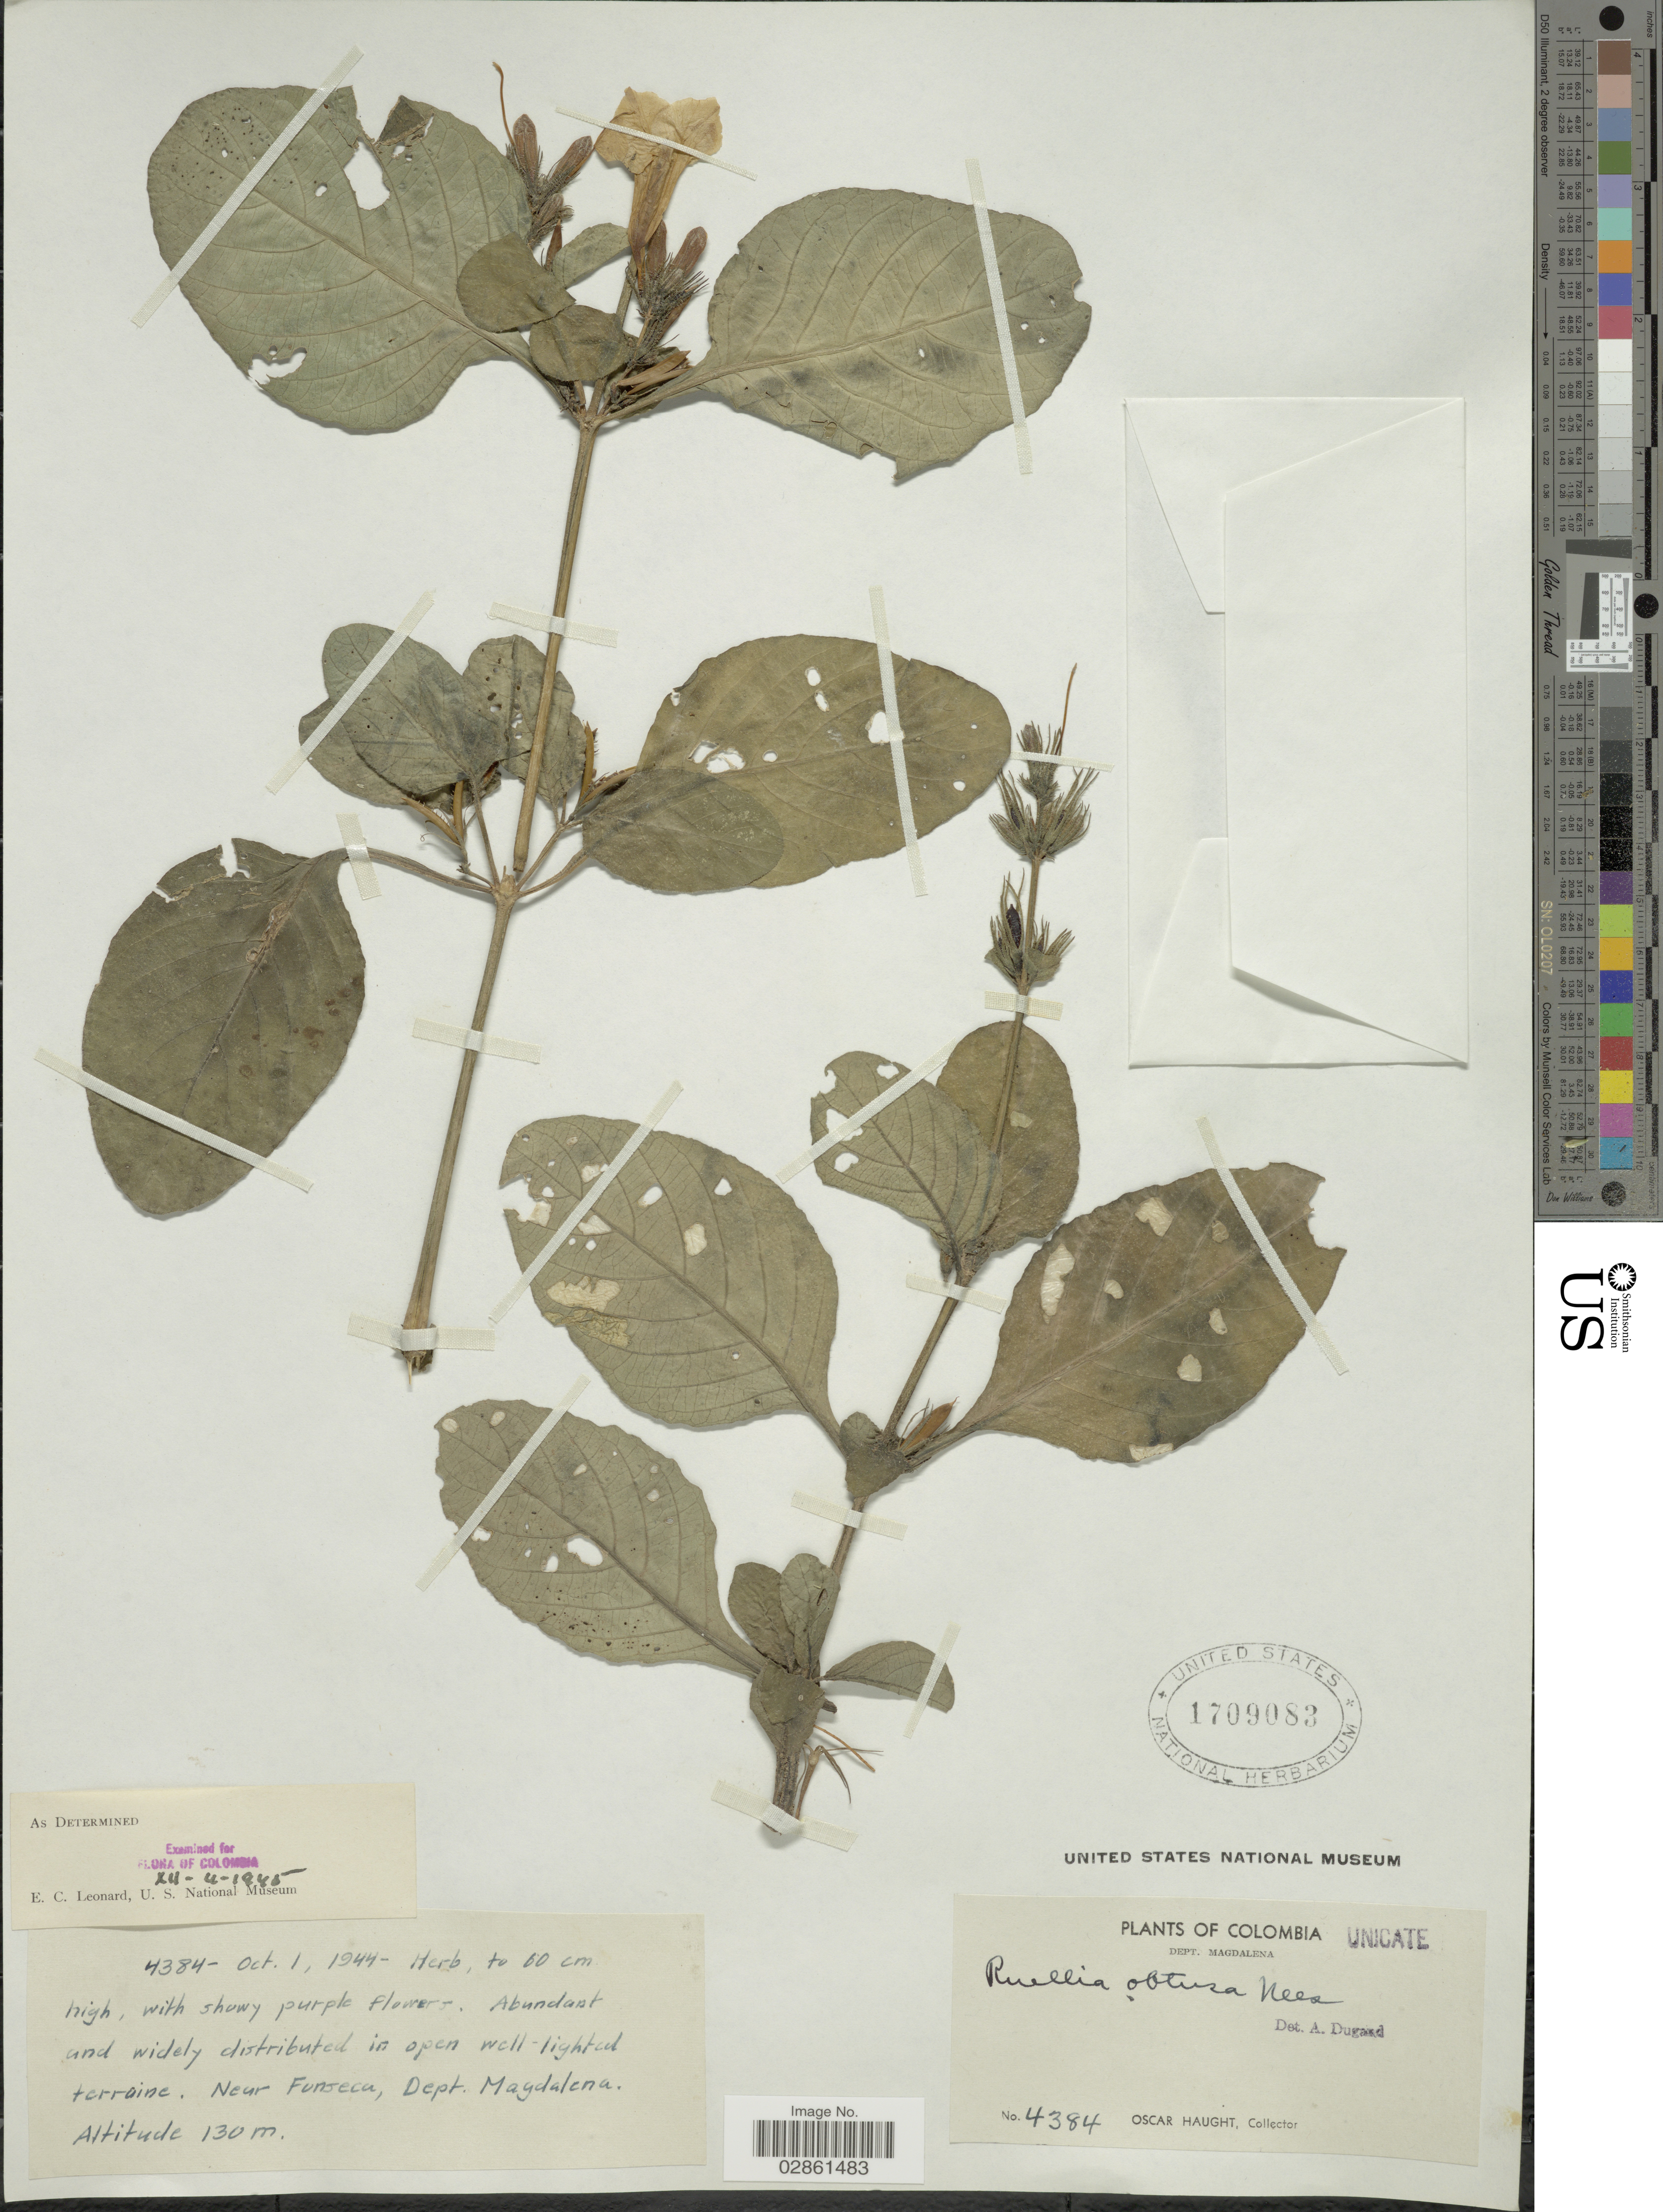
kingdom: Plantae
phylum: Tracheophyta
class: Magnoliopsida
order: Lamiales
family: Acanthaceae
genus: Ruellia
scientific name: Ruellia obtusa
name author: Nees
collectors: O. L. Haught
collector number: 4384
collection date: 1944-10-01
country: Colombia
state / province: Magdalena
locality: Dept. Magdalena. Near Fonseca.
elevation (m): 130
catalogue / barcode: US 1709083